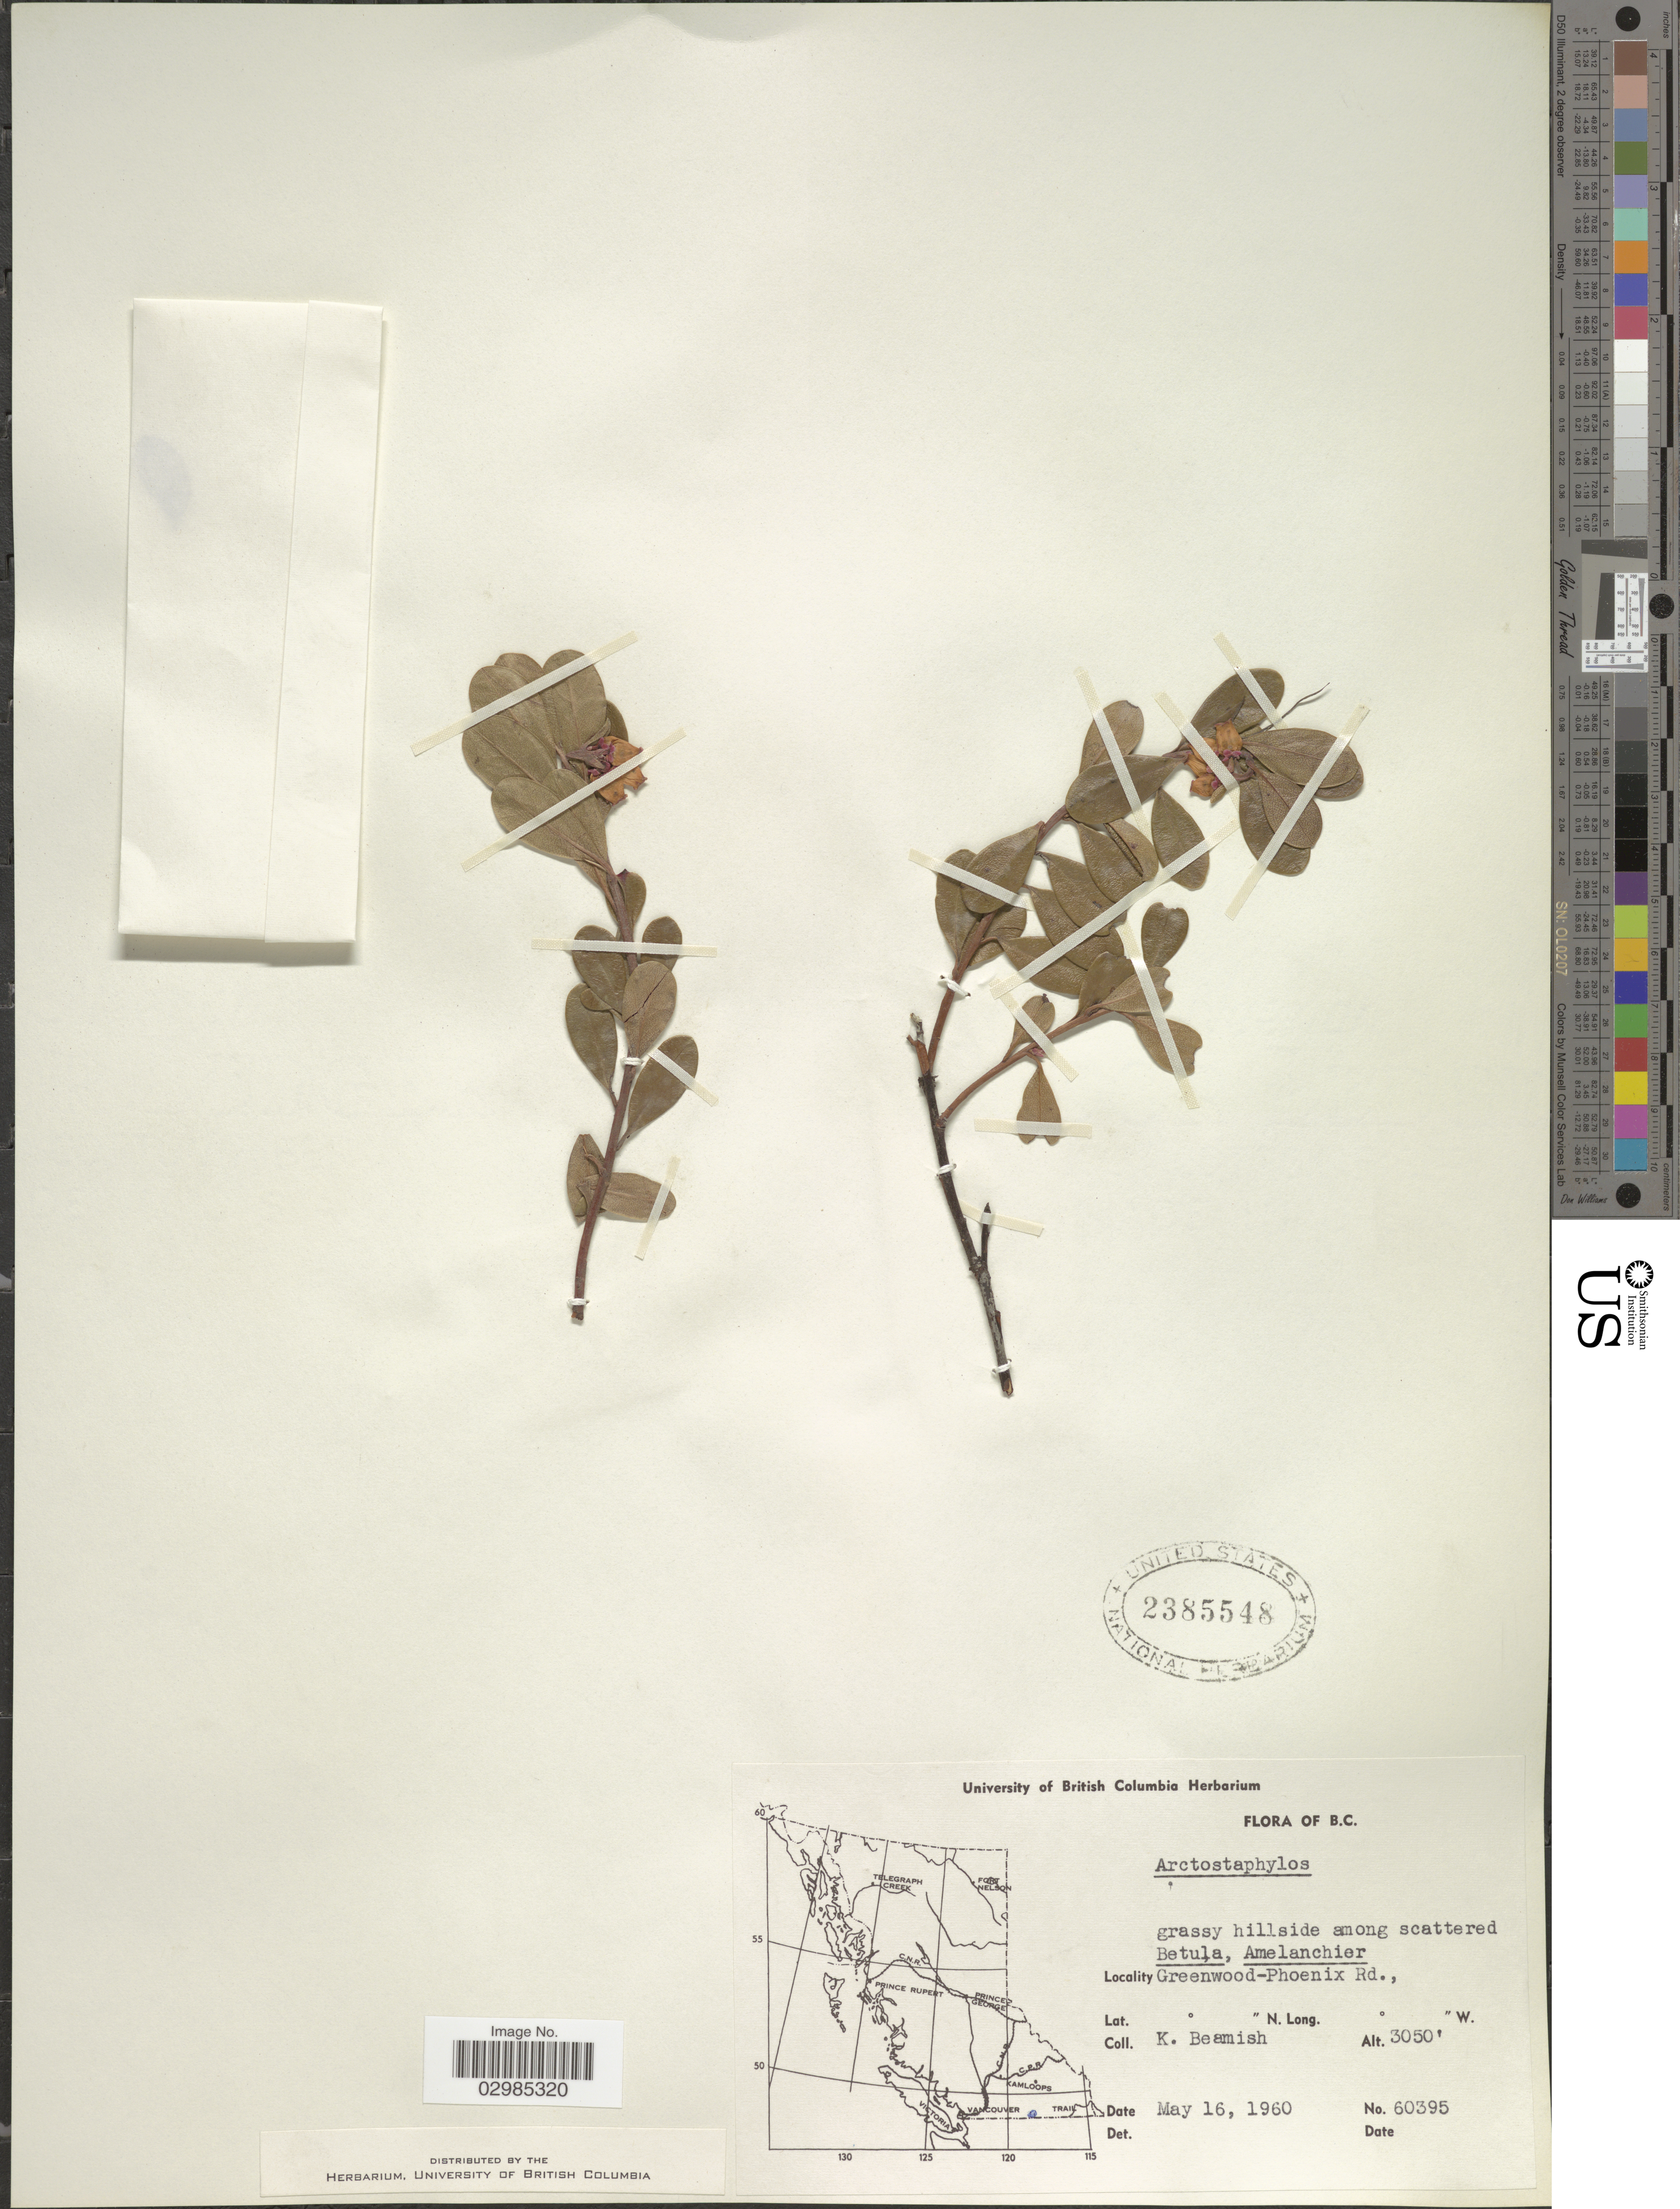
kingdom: Plantae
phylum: Tracheophyta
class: Magnoliopsida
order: Ericales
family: Ericaceae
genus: Arctostaphylos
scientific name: Arctostaphylos cratericola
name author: (Donn. Sm.) Donn. Sm.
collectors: K. Beamish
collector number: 60395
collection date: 1960-05-16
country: Canada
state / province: British Columbia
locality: Greenwood-Phoenix Rd.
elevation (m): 930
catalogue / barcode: US 2385548